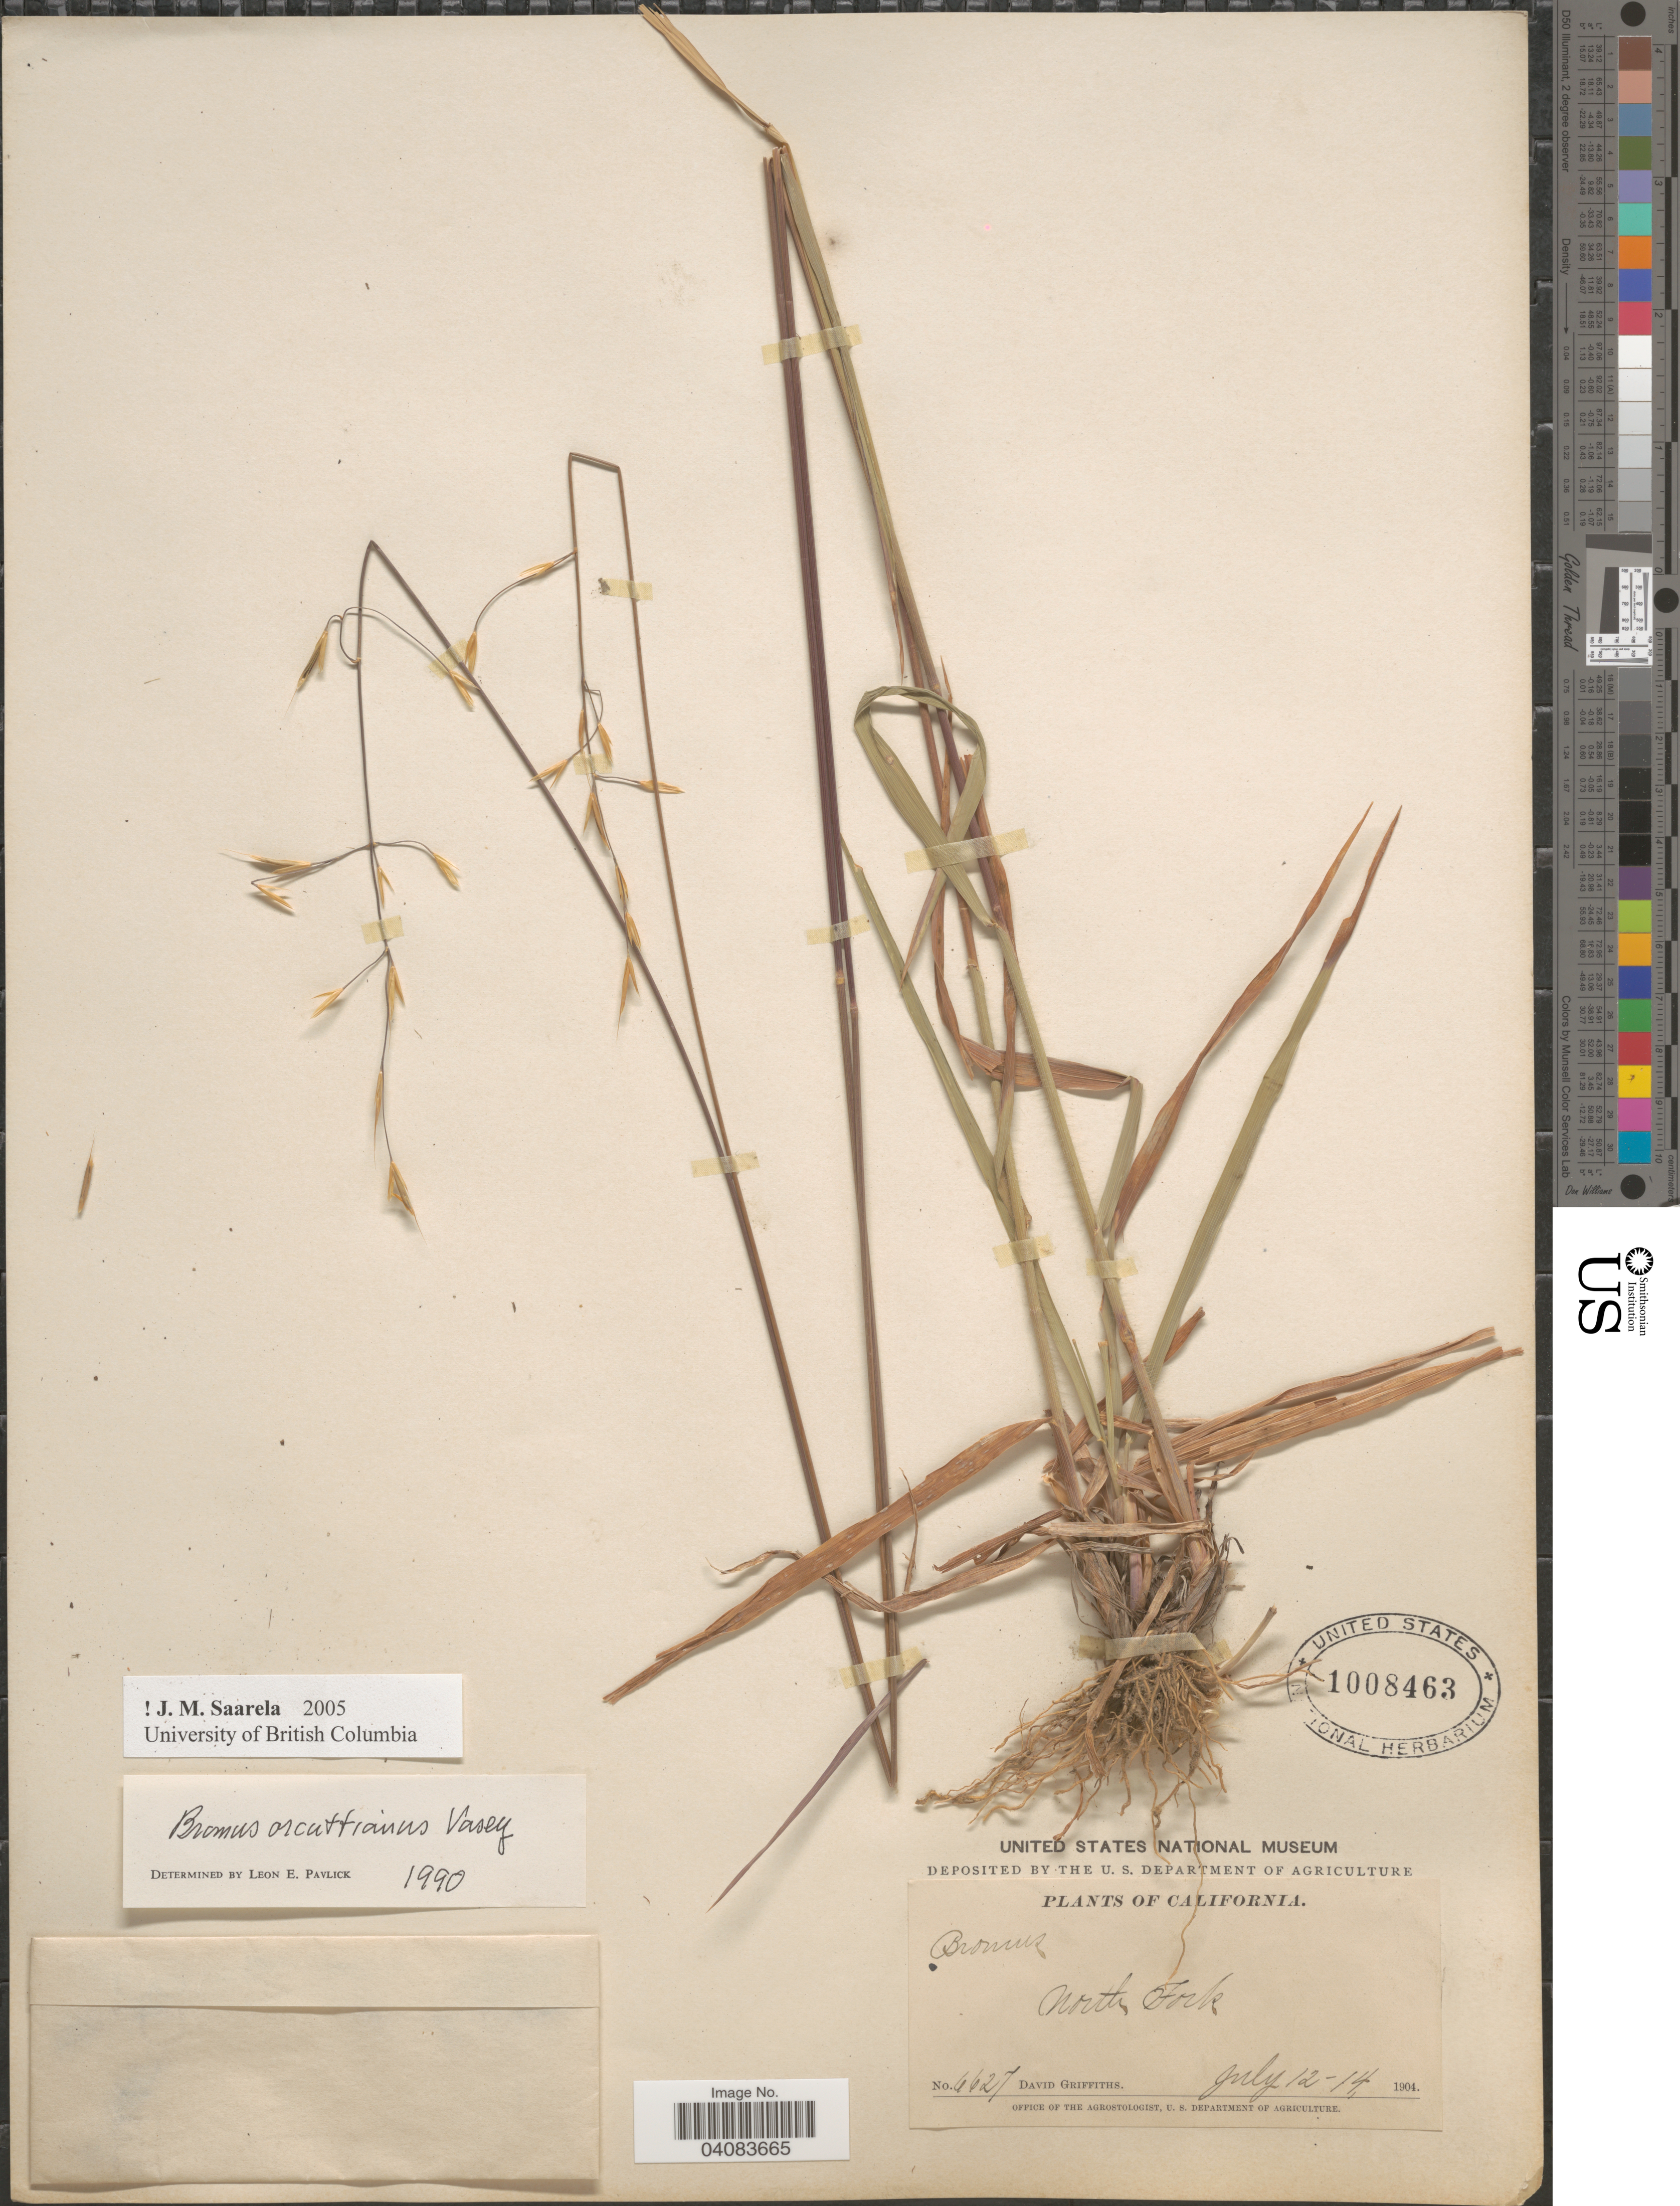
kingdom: Plantae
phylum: Tracheophyta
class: Liliopsida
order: Poales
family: Poaceae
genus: Bromus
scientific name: Bromus orcuttianus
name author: Vasey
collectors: D. Griffiths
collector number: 6627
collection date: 1904-07-12/1904-07-14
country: United States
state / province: California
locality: North Fork.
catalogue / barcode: US 1008463